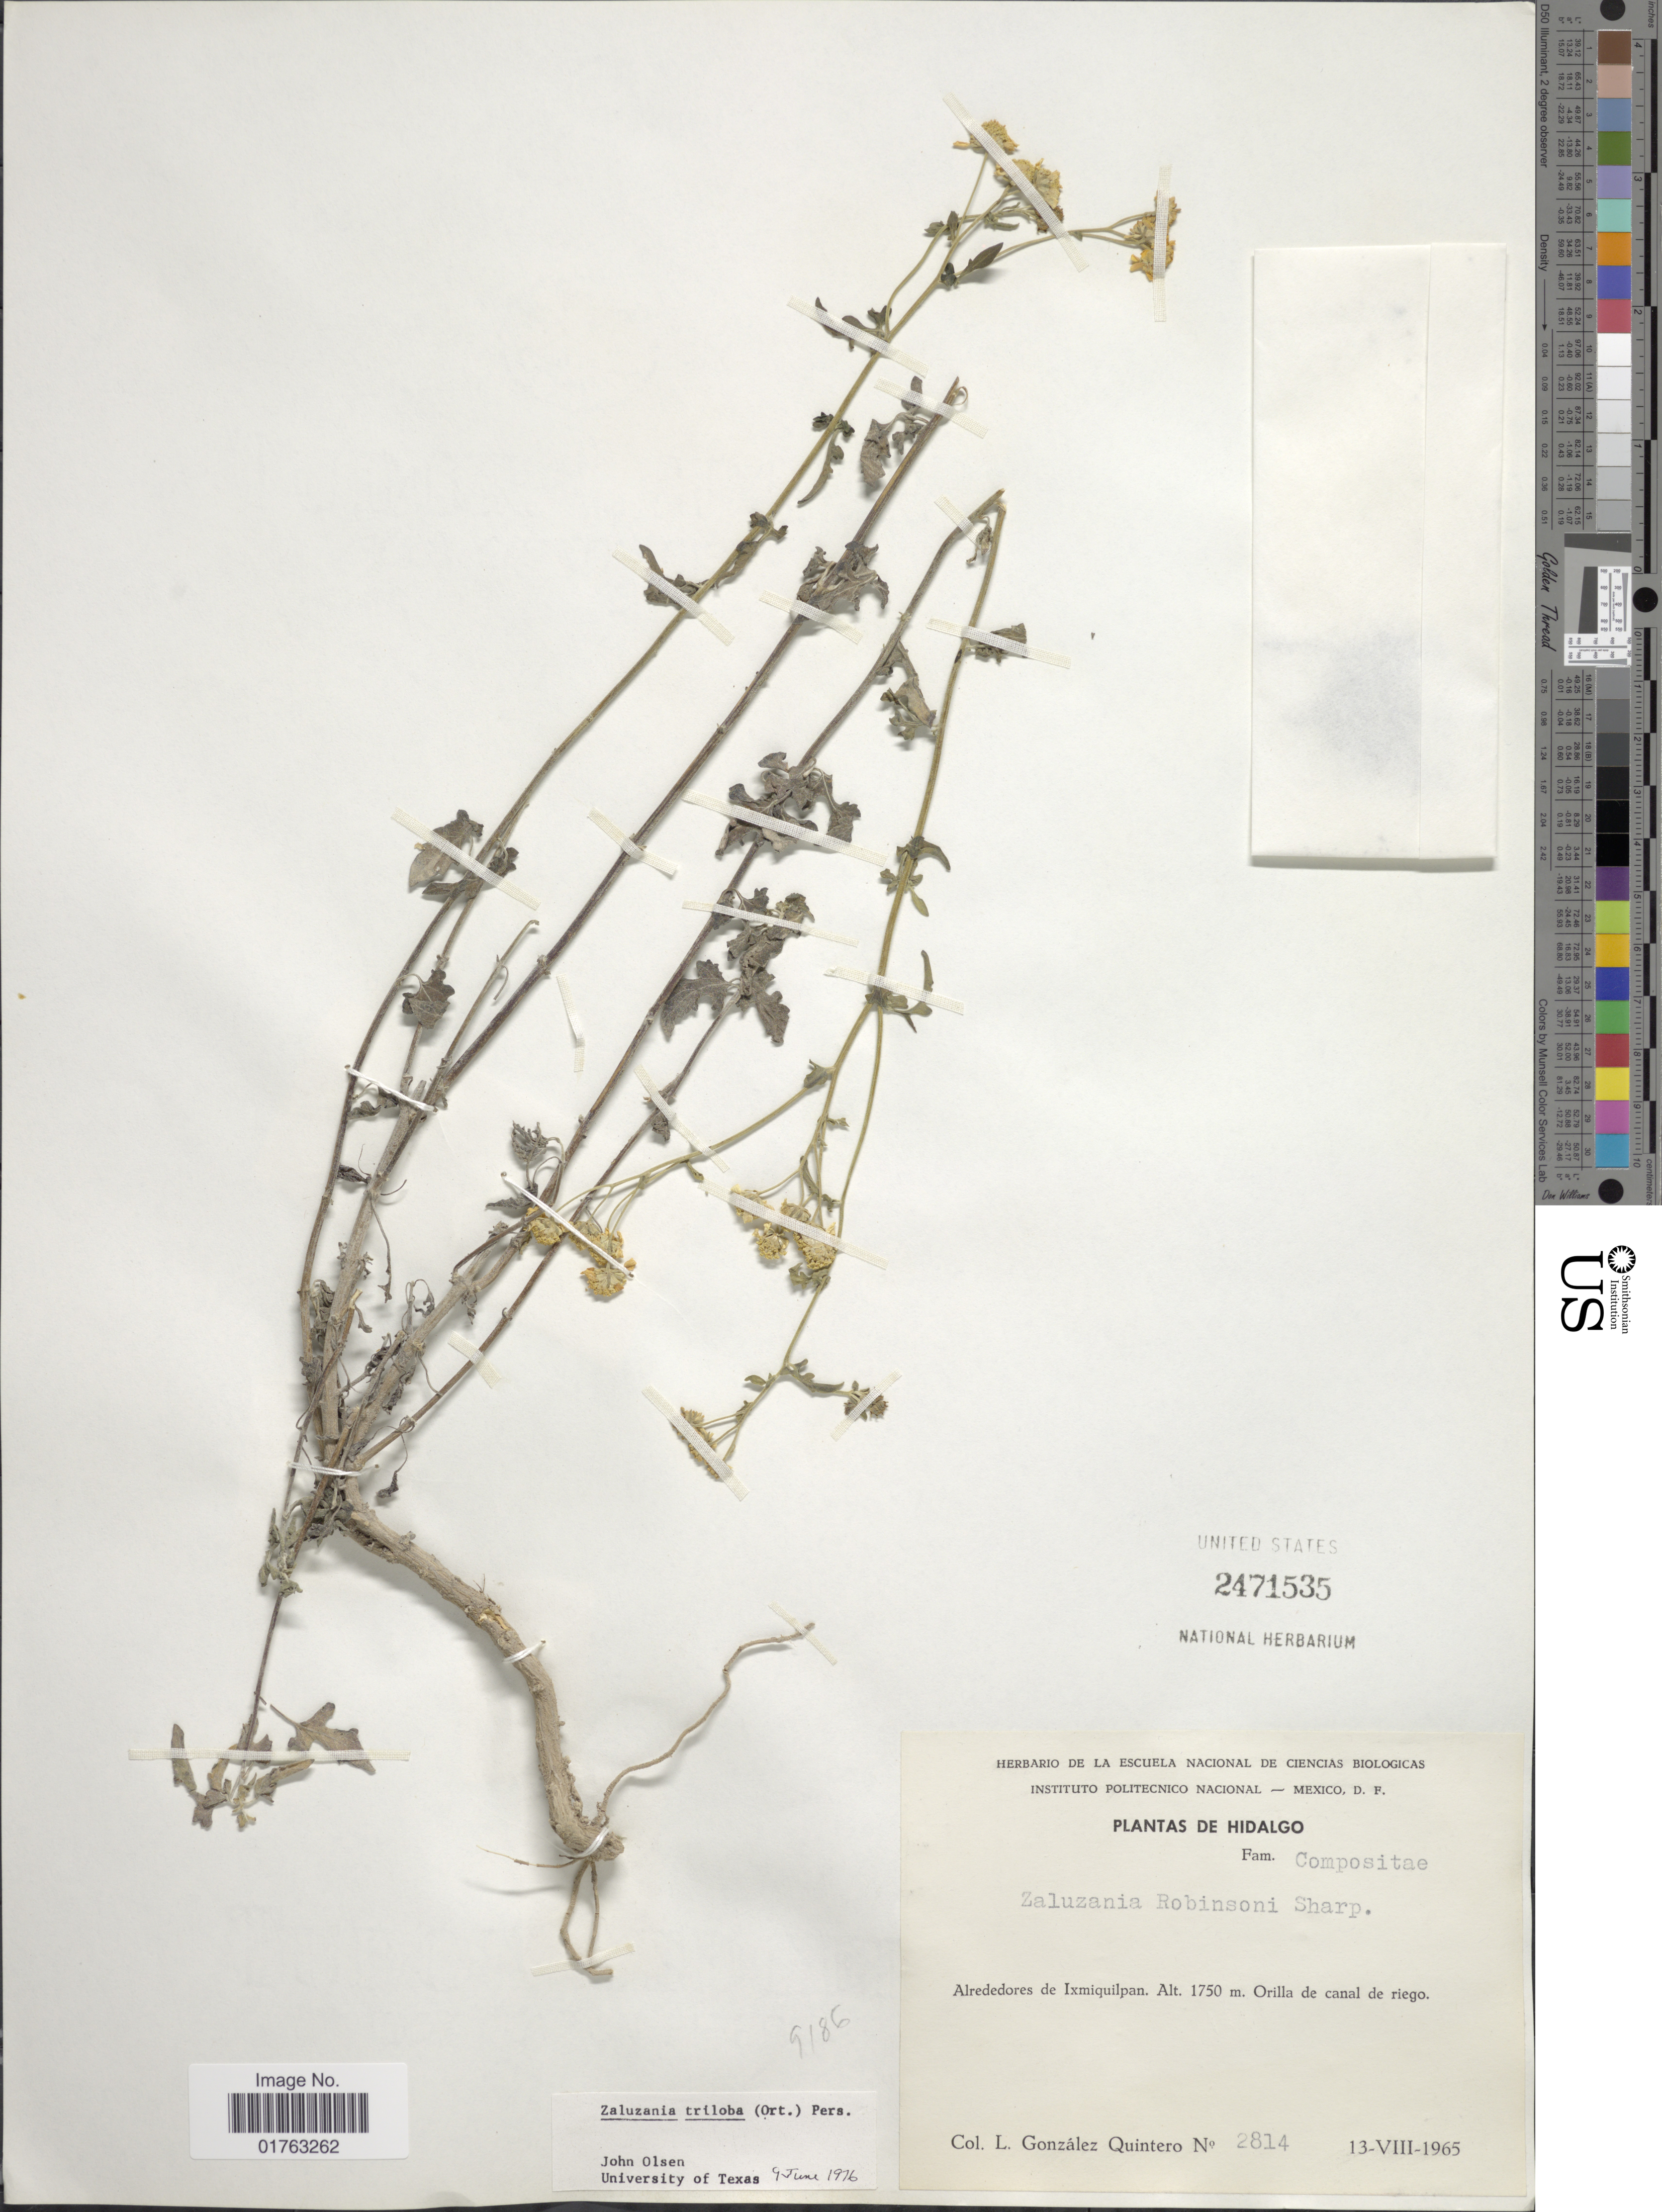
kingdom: Plantae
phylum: Tracheophyta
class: Magnoliopsida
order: Asterales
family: Asteraceae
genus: Zaluzania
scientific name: Zaluzania triloba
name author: (Ortega) Pers.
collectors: L. González-Quintero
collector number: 2814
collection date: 1965-08-13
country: Mexico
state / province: Hidalgo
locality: Alrededores de Ixmiquilpan. Orilla de canal de riego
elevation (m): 1750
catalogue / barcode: US 2471535